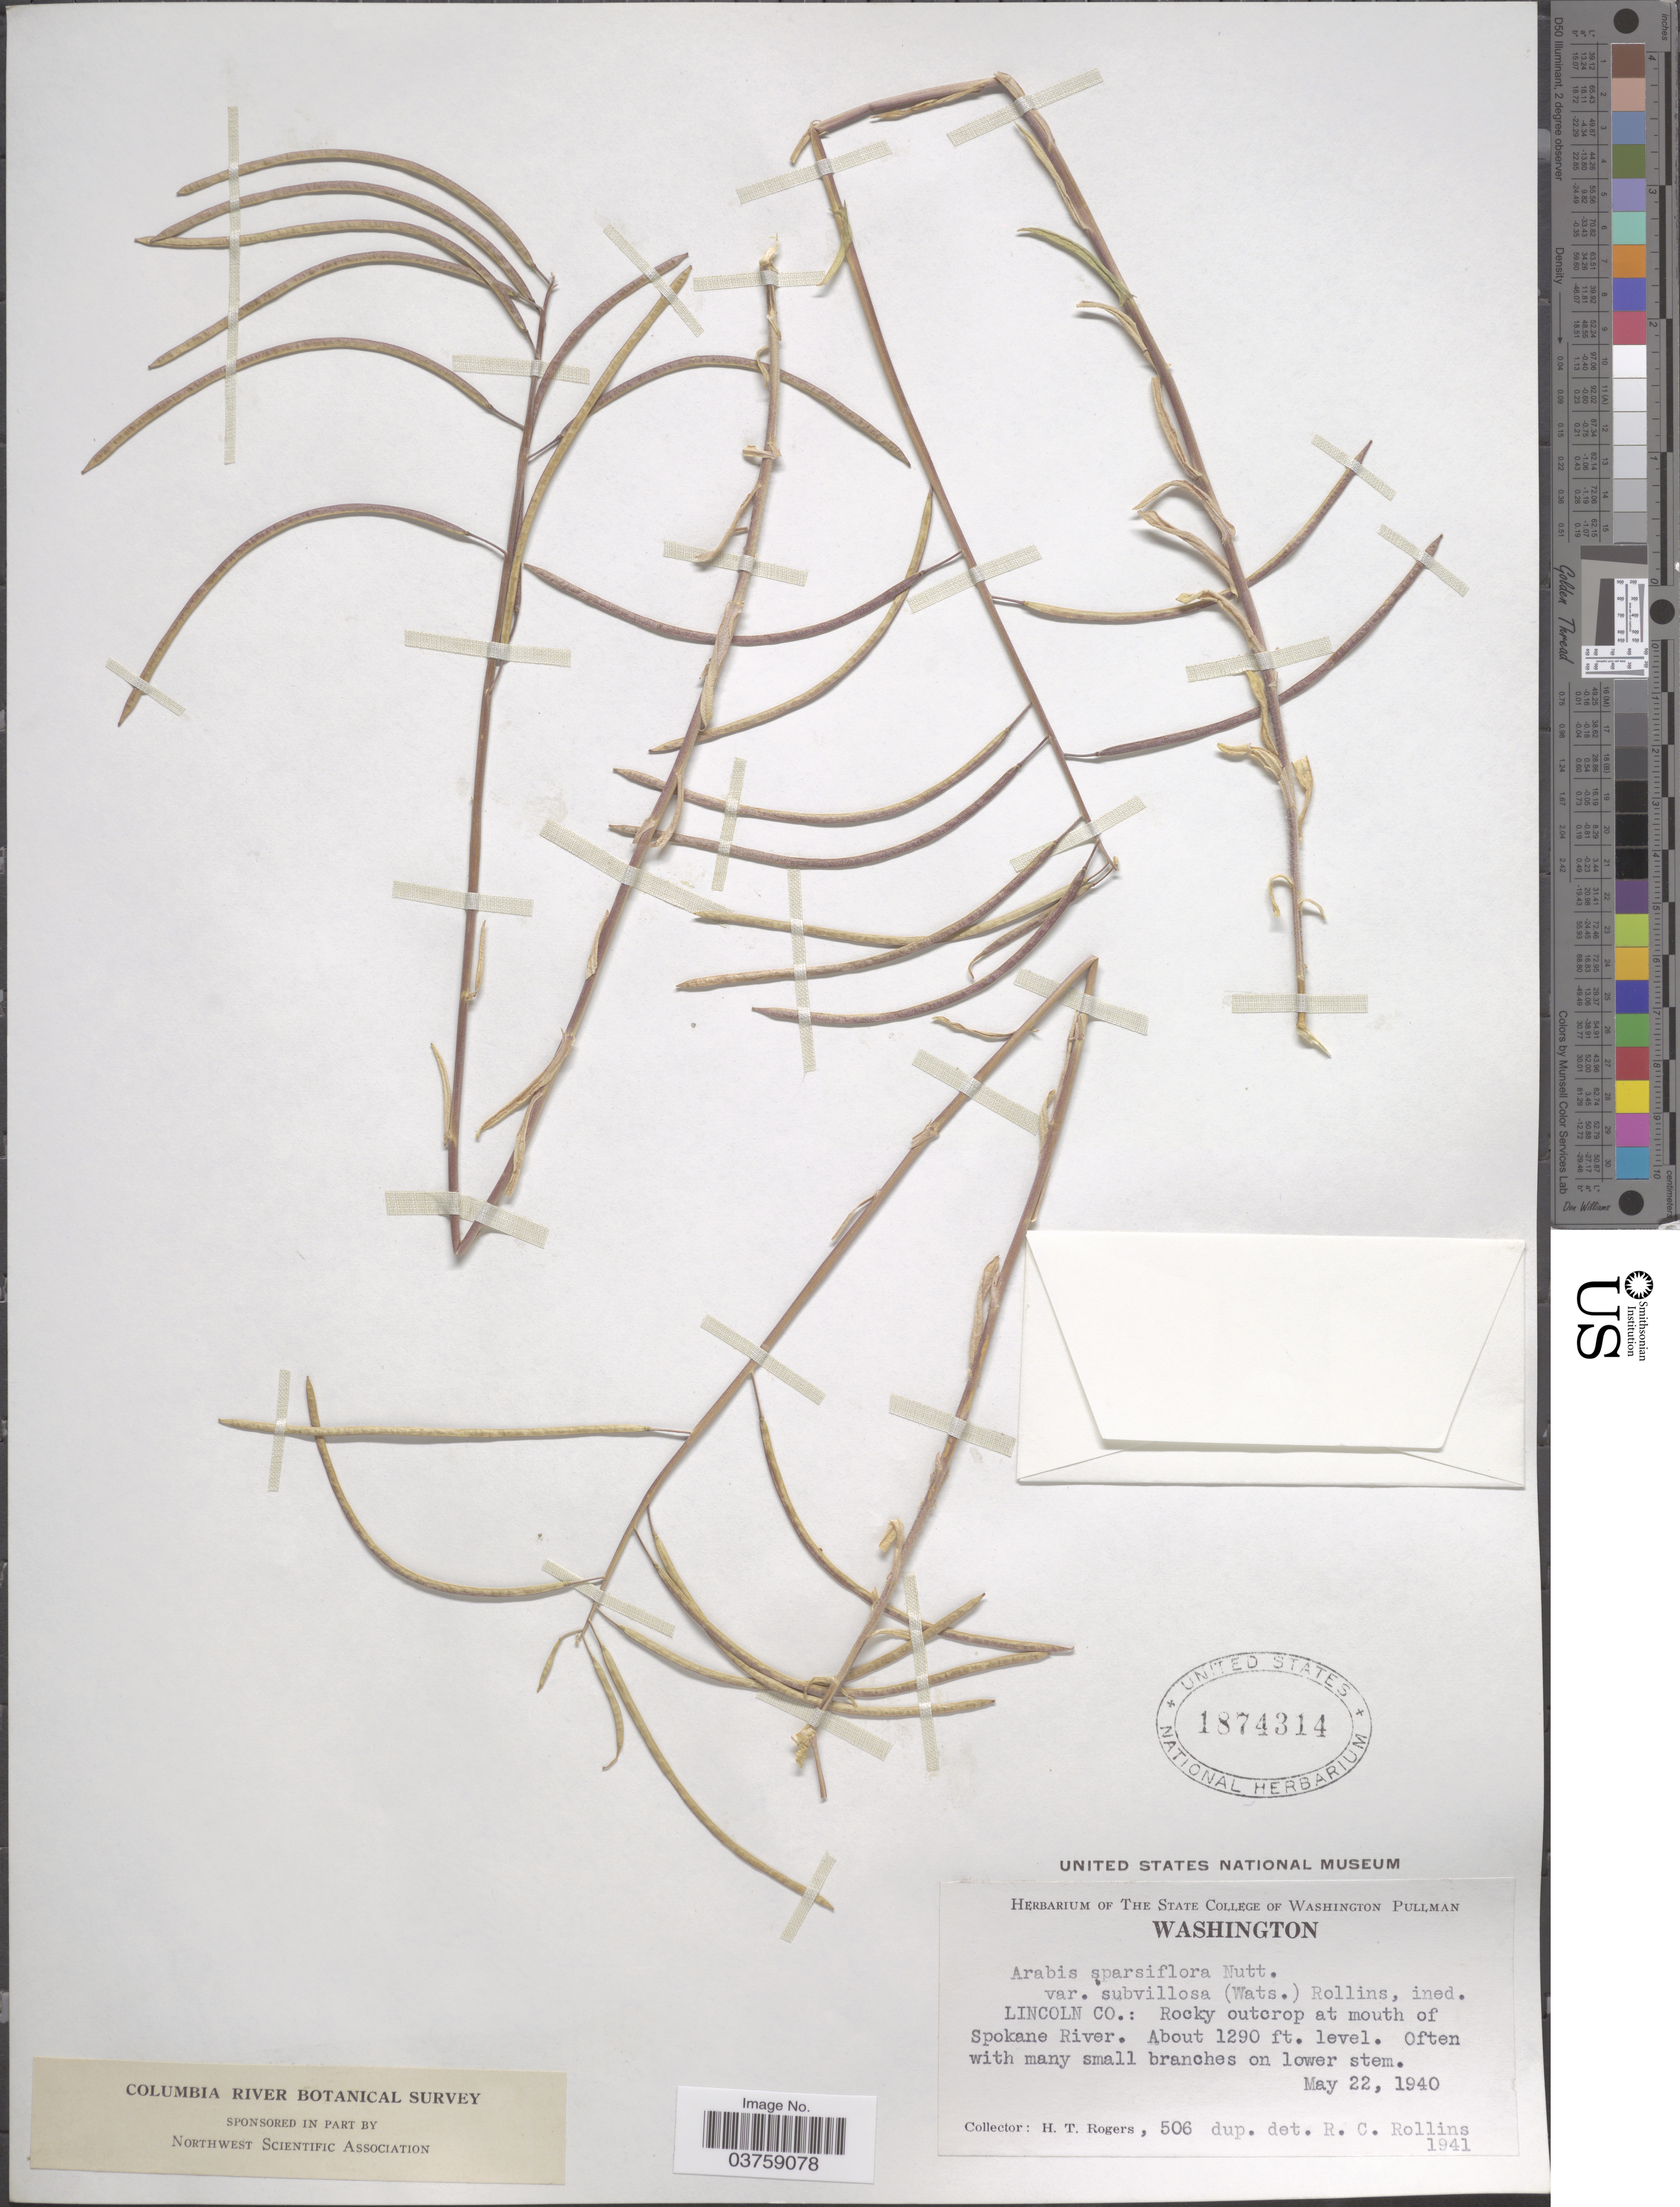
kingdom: Plantae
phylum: Tracheophyta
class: Magnoliopsida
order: Brassicales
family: Brassicaceae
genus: Arabis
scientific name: Arabis sparsiflora var. subvillosa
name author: (S. Watson) Rollins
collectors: H. Rogers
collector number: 506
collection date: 1940-05-22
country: United States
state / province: Washington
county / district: Lincoln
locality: Lincoln Co.: Rocky outcrop at mouth of Spokane River.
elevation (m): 393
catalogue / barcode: US 1874314